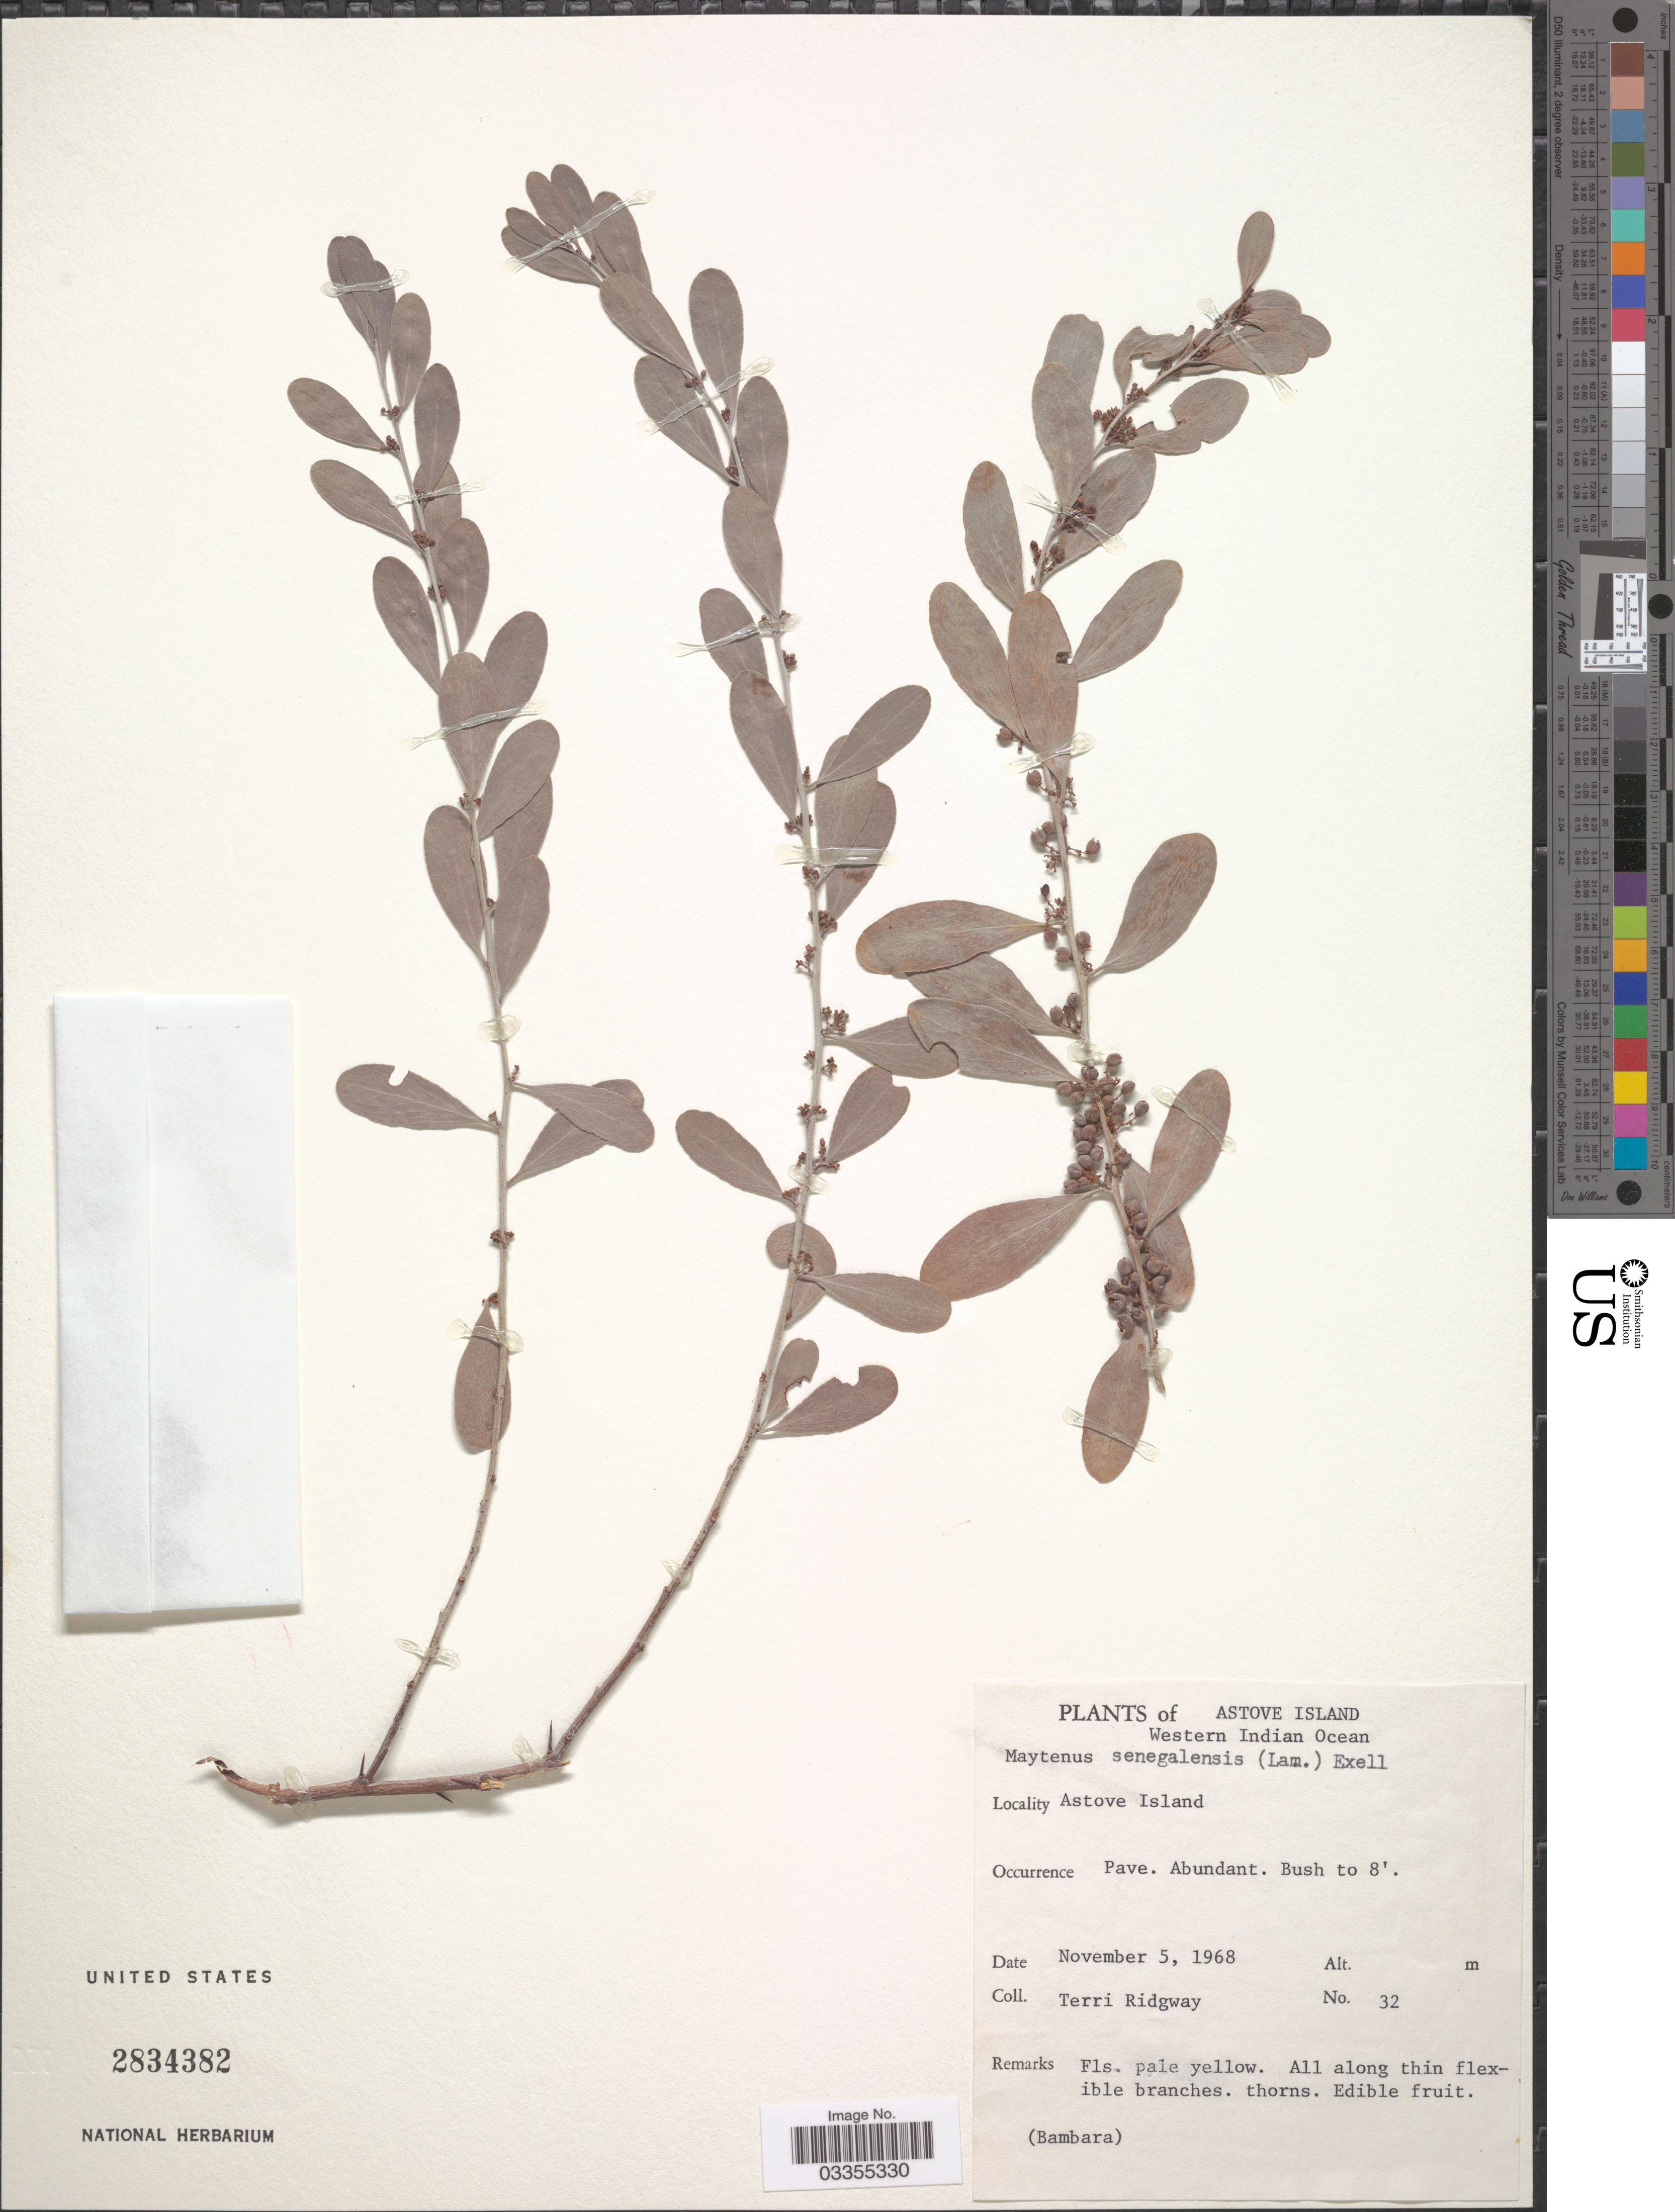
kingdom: Plantae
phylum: Tracheophyta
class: Magnoliopsida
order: Celastrales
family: Celastraceae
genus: Gymnosporia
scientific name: Gymnosporia grossulariae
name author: (Tul.) Loes.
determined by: Strong, Mark T., (BOT), Smithsonian Institution - National Museum of Natural History (UNITED STATES)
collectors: T. Ridgway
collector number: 32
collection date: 1968-11-05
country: Seychelles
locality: Astove Island. Western Indian Ocean. Astove Island.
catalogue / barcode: US 2834382